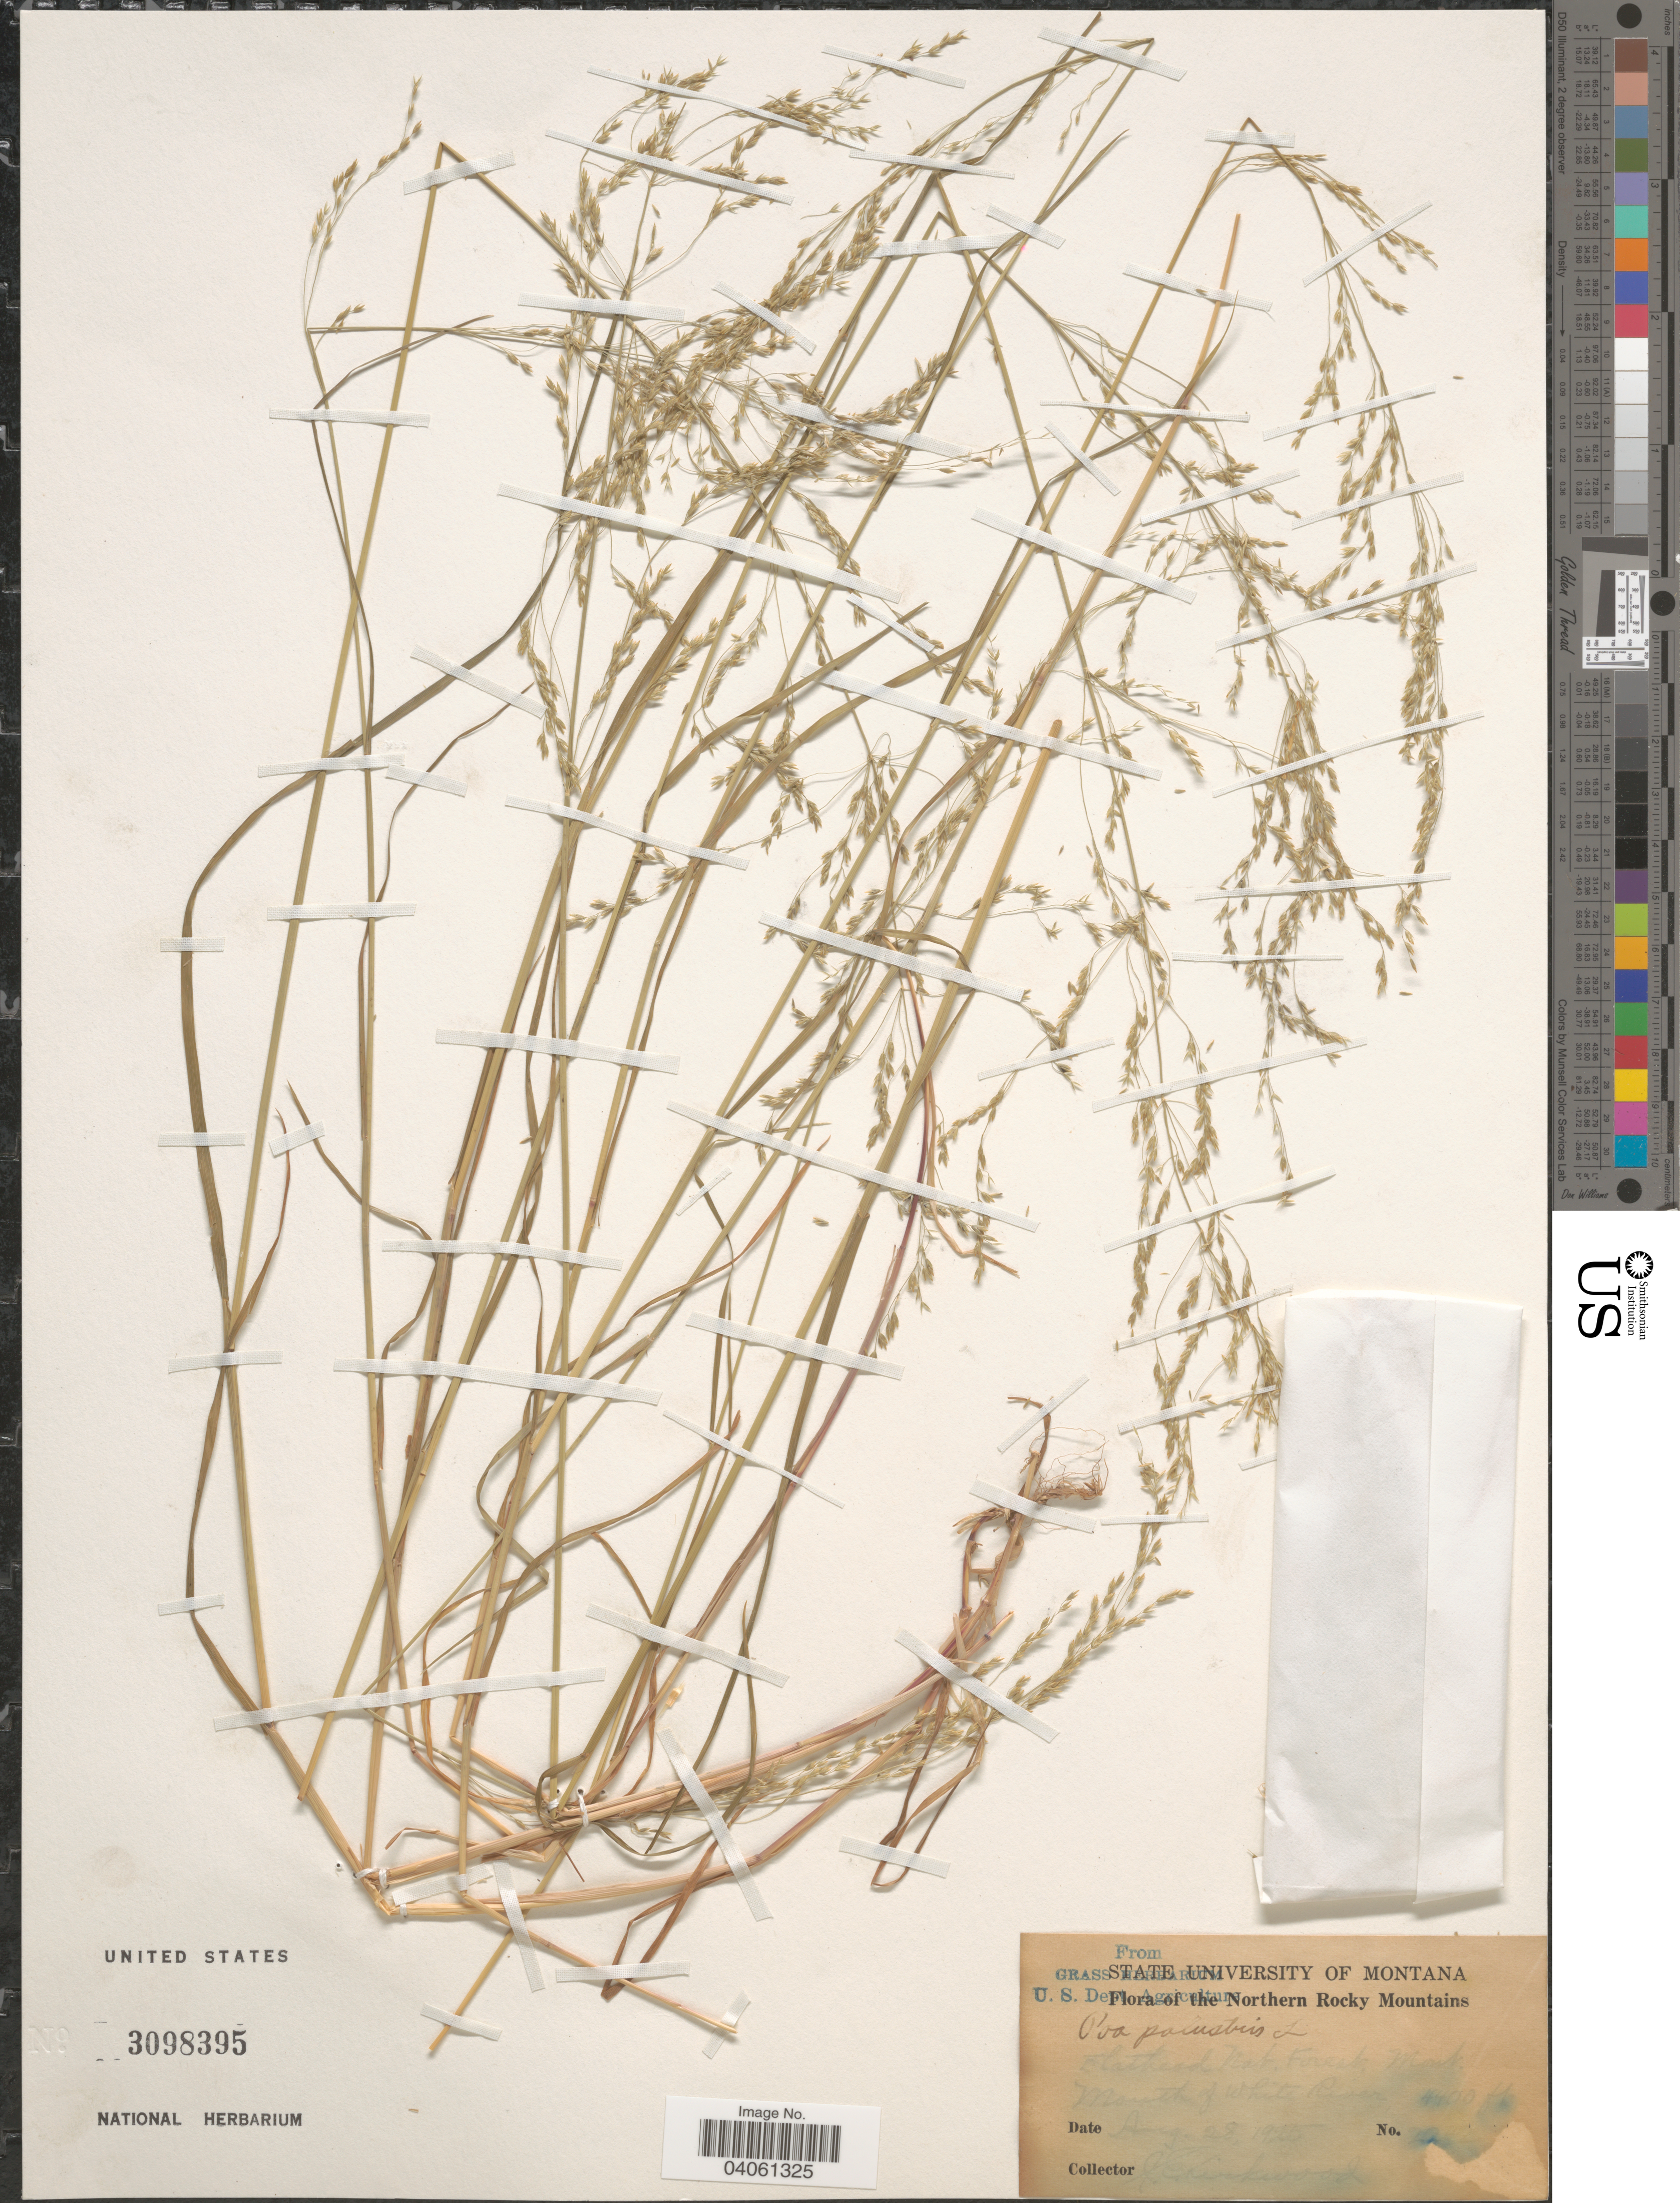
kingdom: Plantae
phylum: Tracheophyta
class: Liliopsida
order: Poales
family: Poaceae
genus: Poa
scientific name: Poa palustris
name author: L.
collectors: J. Kirkwood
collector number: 2242*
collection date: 1925-08-28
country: United States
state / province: Montana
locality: Northern Rocky Mountains. Flathead Nat. Forest. Mouth of White River.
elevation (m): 1341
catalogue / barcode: US 3098395